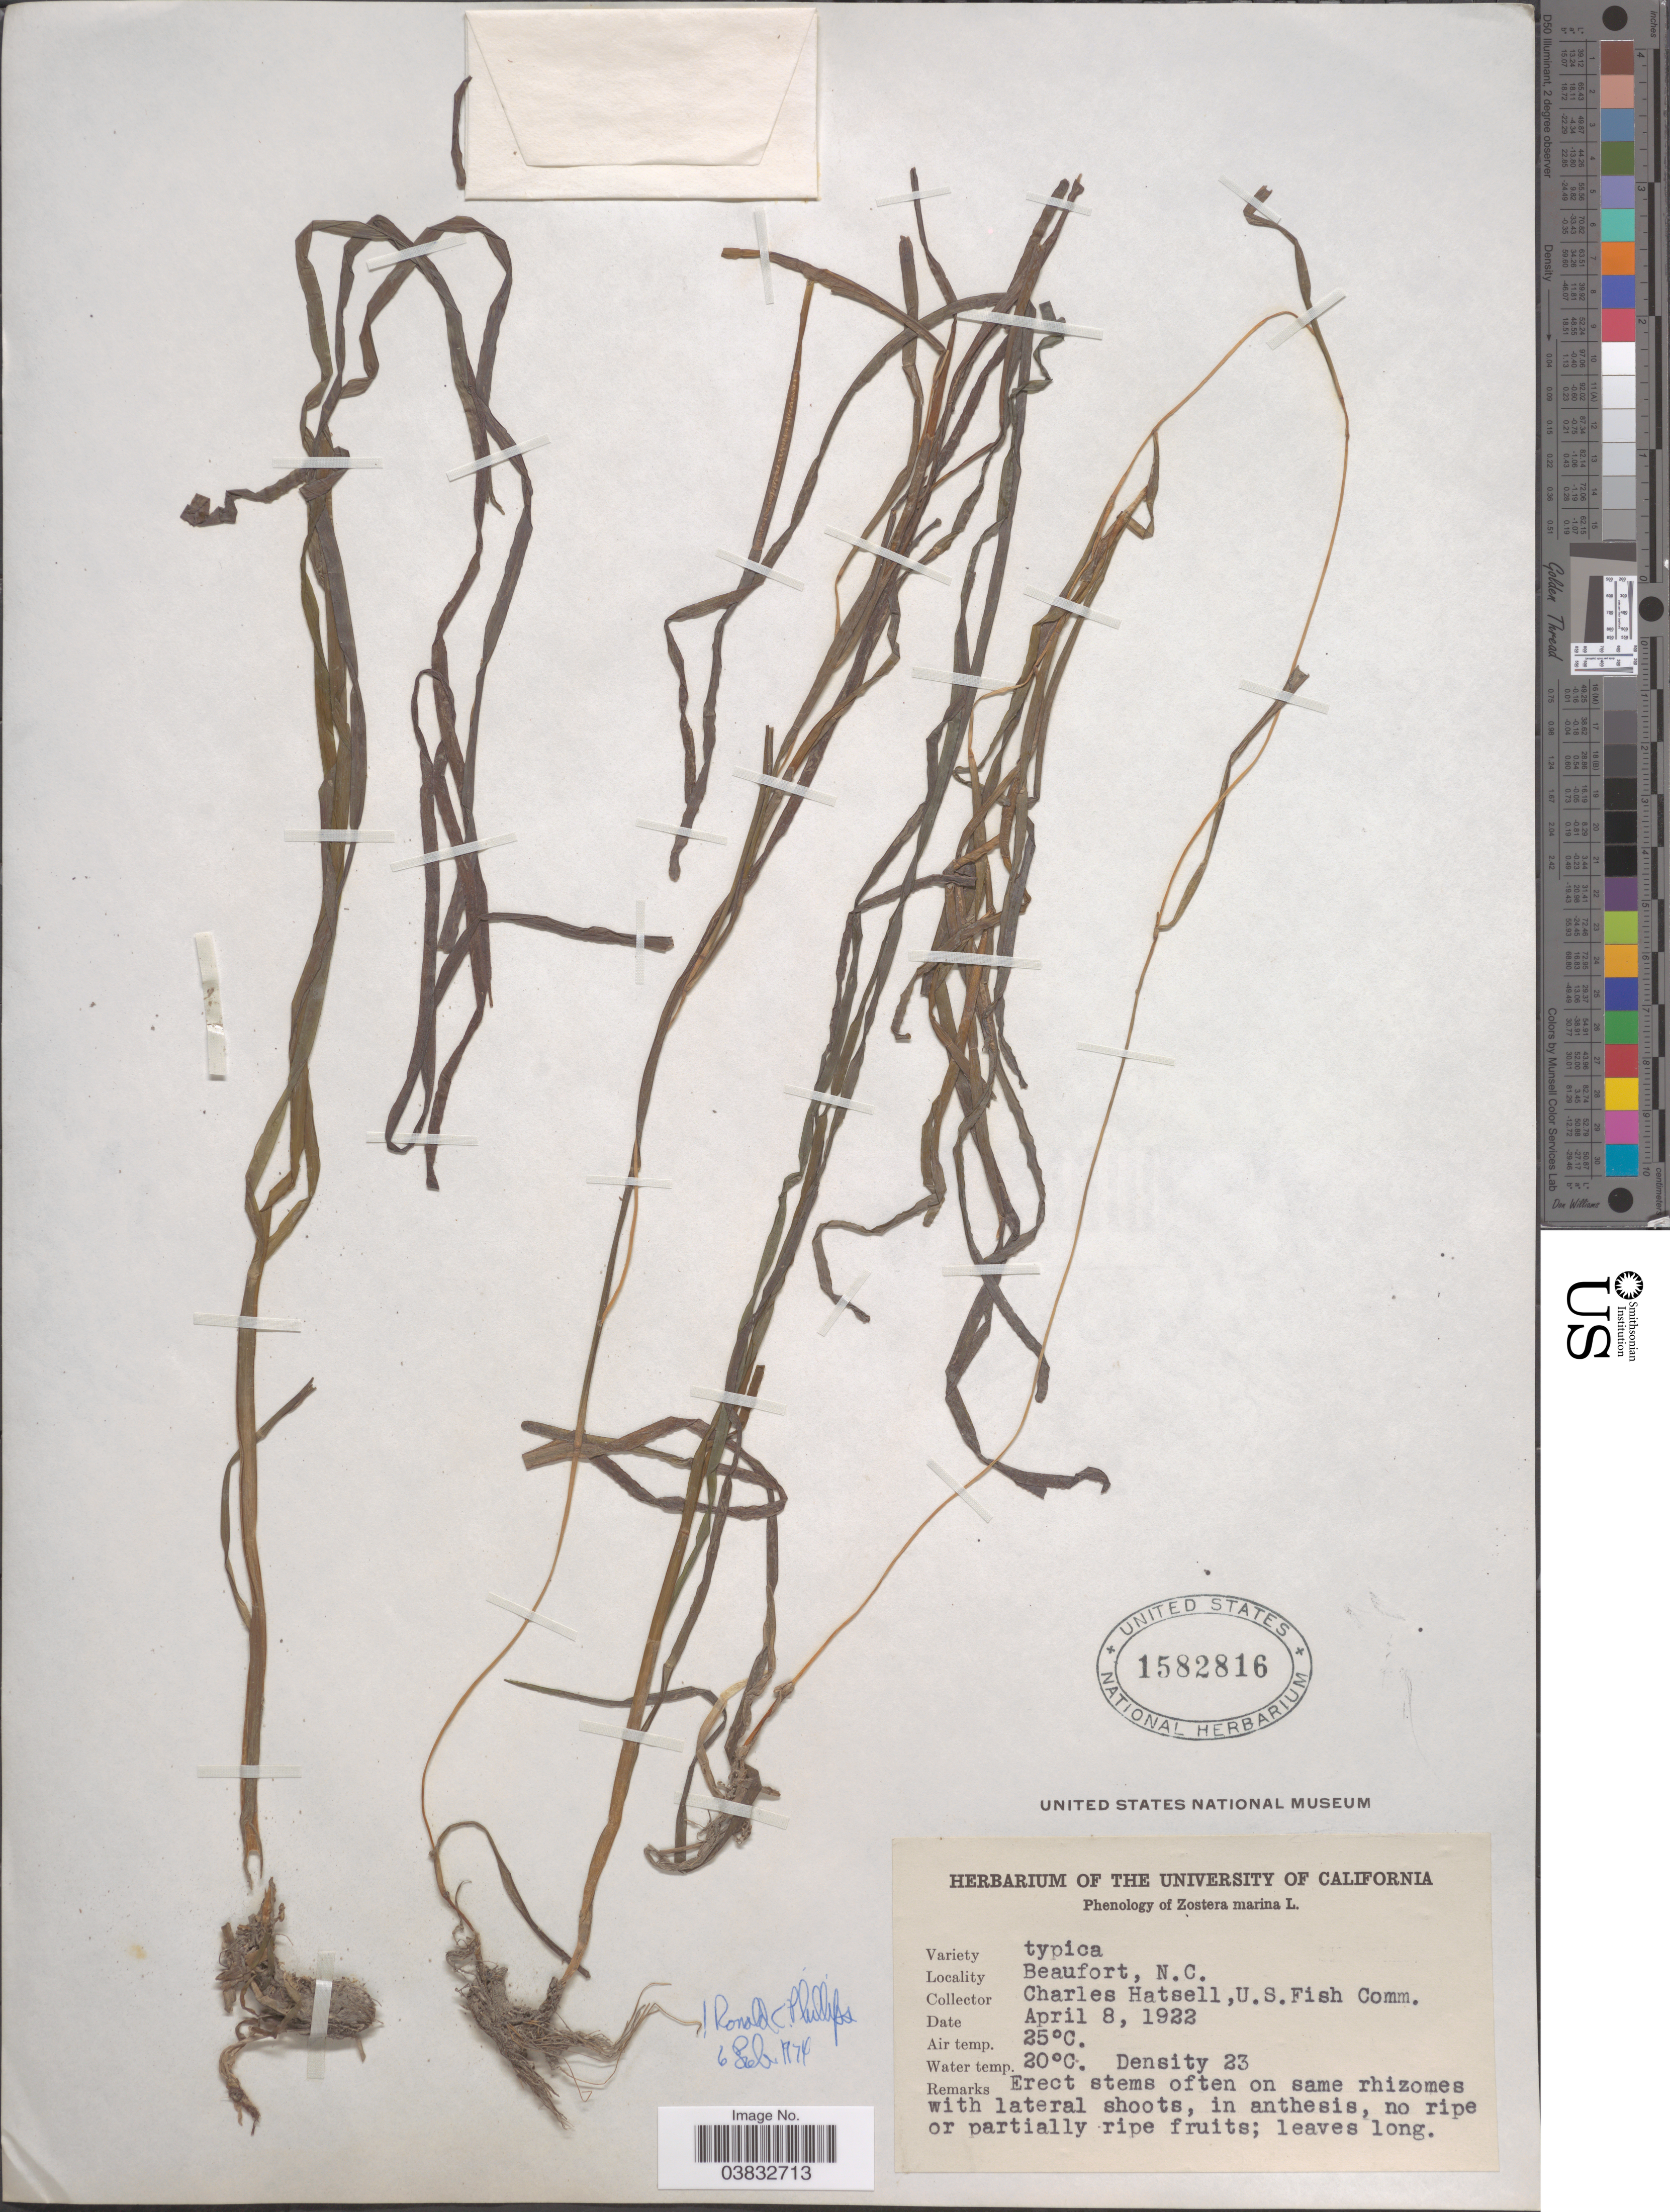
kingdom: Plantae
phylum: Tracheophyta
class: Liliopsida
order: Alismatales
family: Zosteraceae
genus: Zostera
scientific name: Zostera marina var. marina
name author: L.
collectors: C. Hatsell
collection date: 1922-04-08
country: United States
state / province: North Carolina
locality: Beaufort.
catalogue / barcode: US 1582816